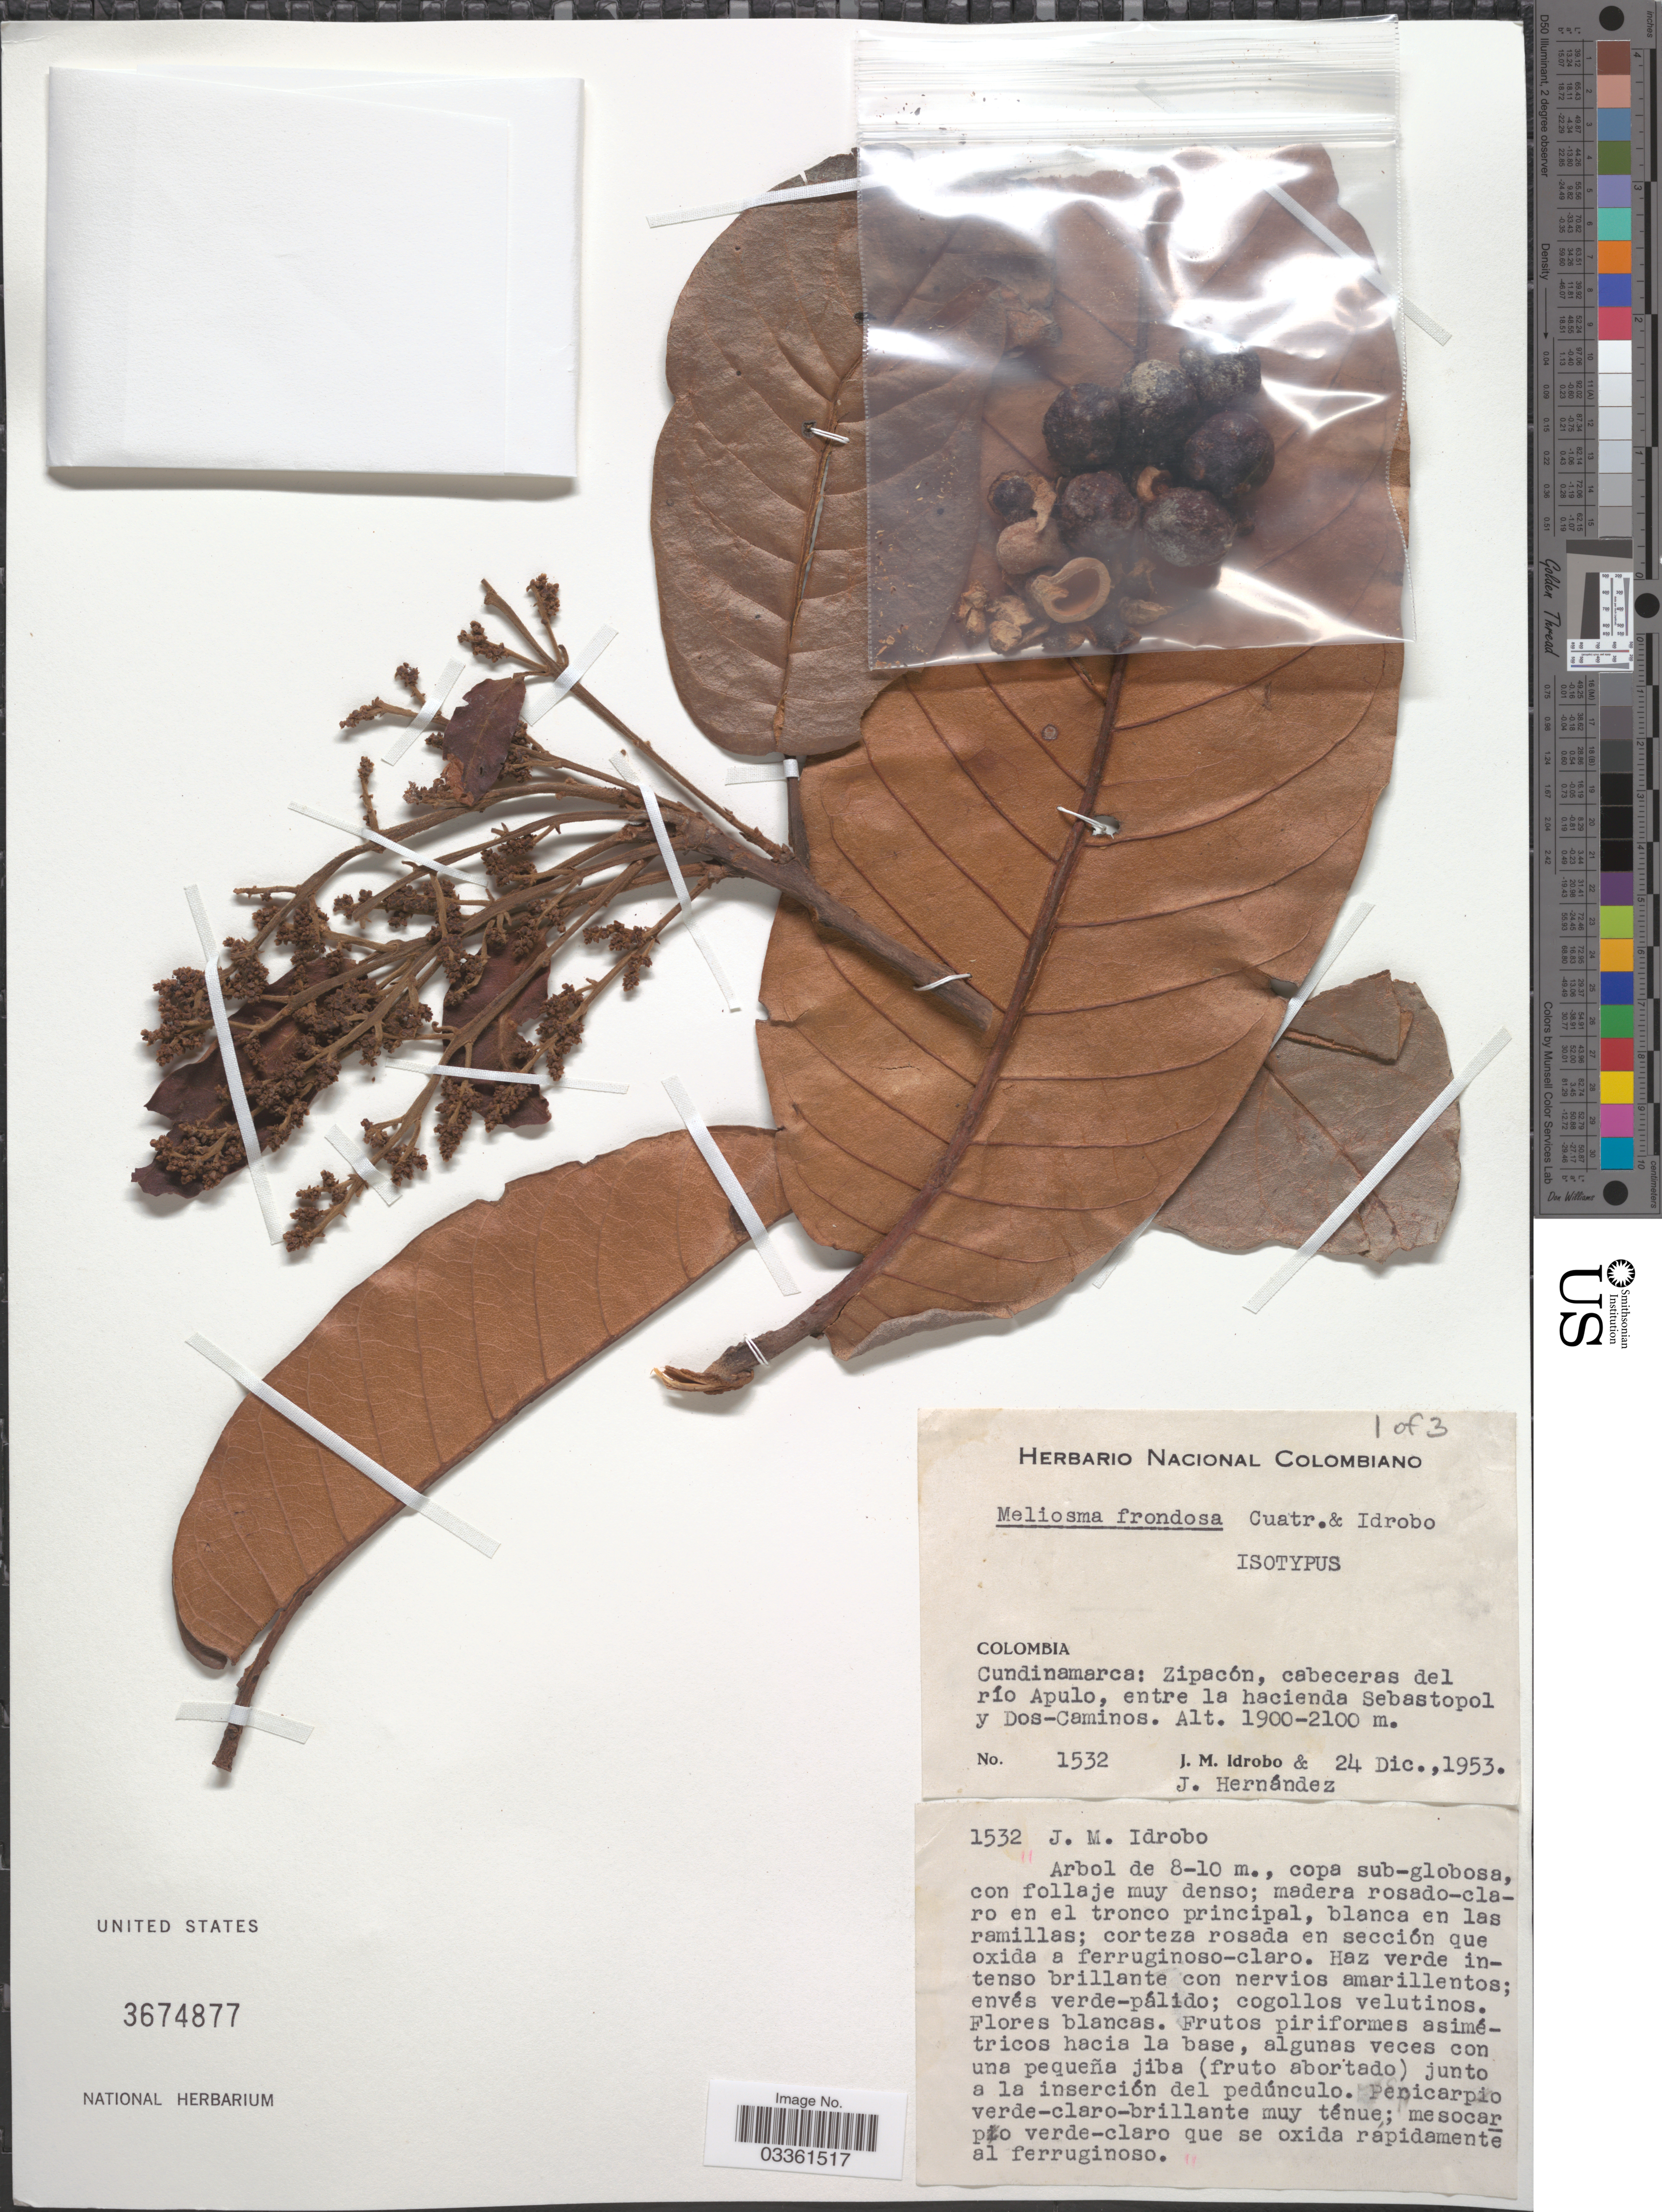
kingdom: Plantae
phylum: Tracheophyta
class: Magnoliopsida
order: Proteales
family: Sabiaceae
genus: Meliosma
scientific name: Meliosma frondosa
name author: Cuatrec. & Idrobo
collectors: J. M. Idrobo & J. Hernandez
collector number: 1532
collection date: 1953-12-24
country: Colombia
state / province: Cundinamarca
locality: Zipacón, cabeceras del río Apulo, entre la hacienda Sebastopol y Dos-Caminos.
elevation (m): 1900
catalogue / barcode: US 3674877